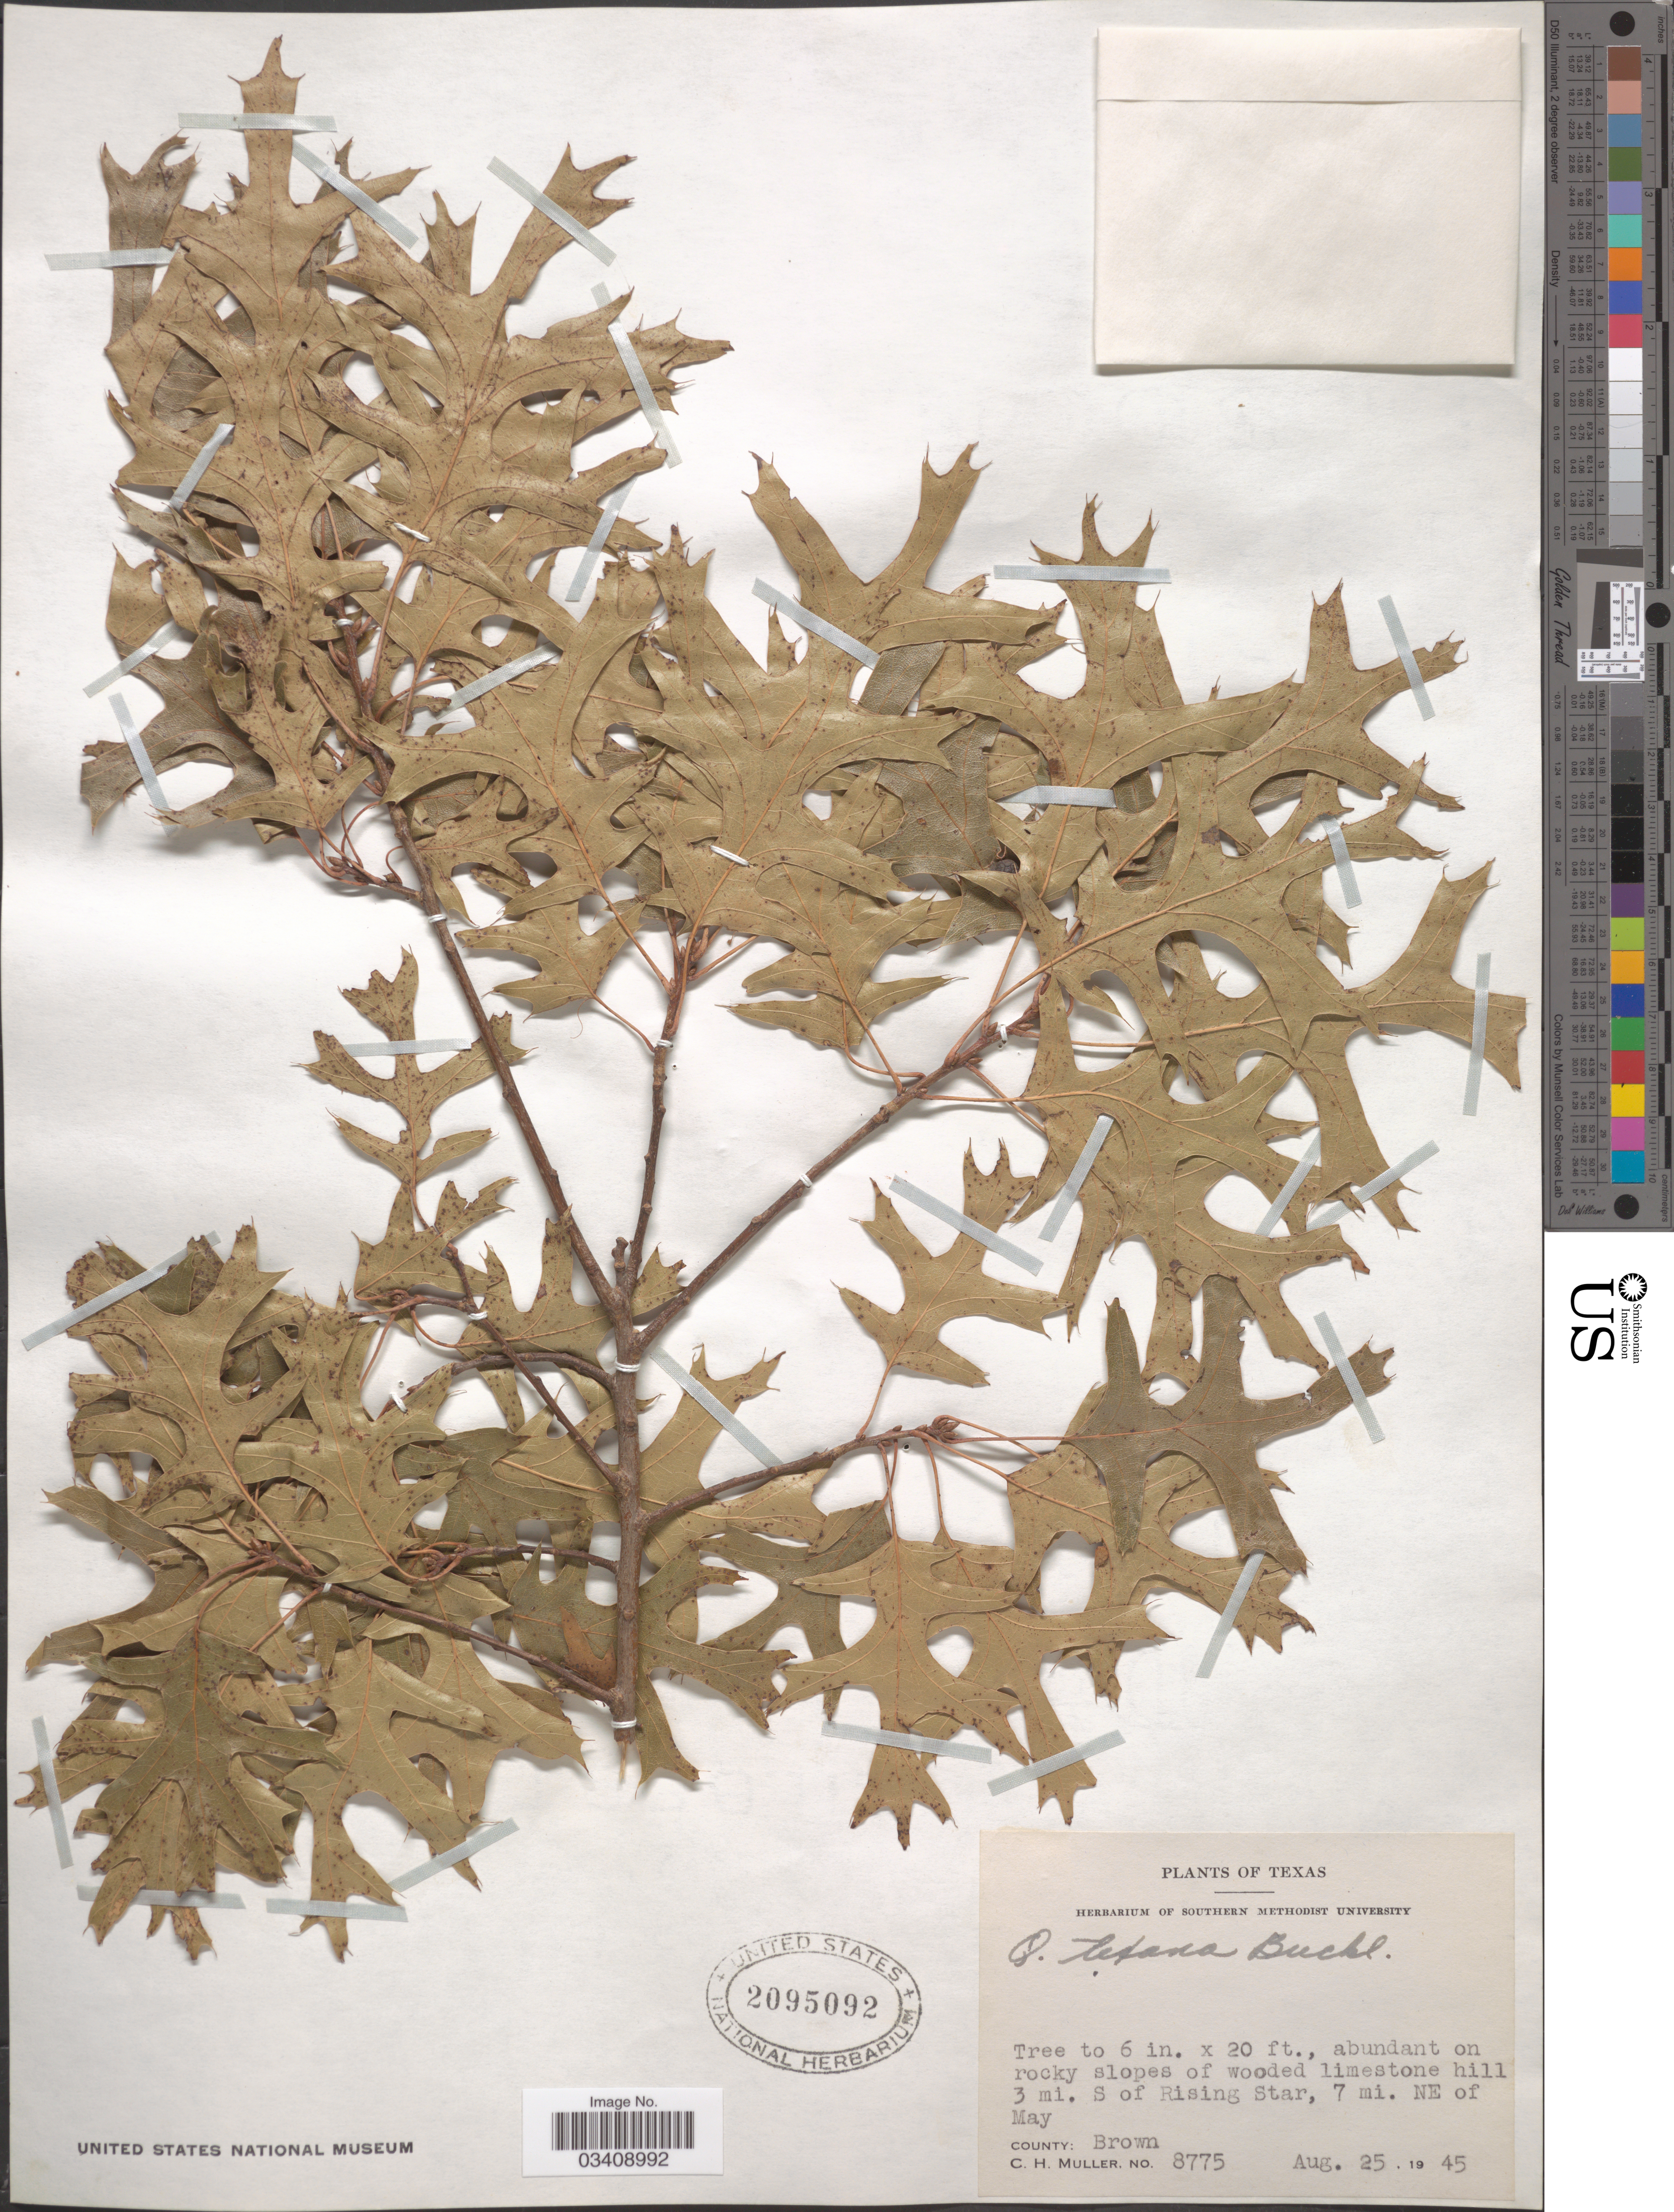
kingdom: Plantae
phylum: Tracheophyta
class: Magnoliopsida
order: Fagales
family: Fagaceae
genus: Quercus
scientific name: Quercus texana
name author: Buckley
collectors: C. H. Mueller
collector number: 8775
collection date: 1945-08-25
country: United States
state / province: Texas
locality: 3 mi. S of Rising Star, 7 mi. NE of May. County: Brown.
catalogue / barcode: US 2095092